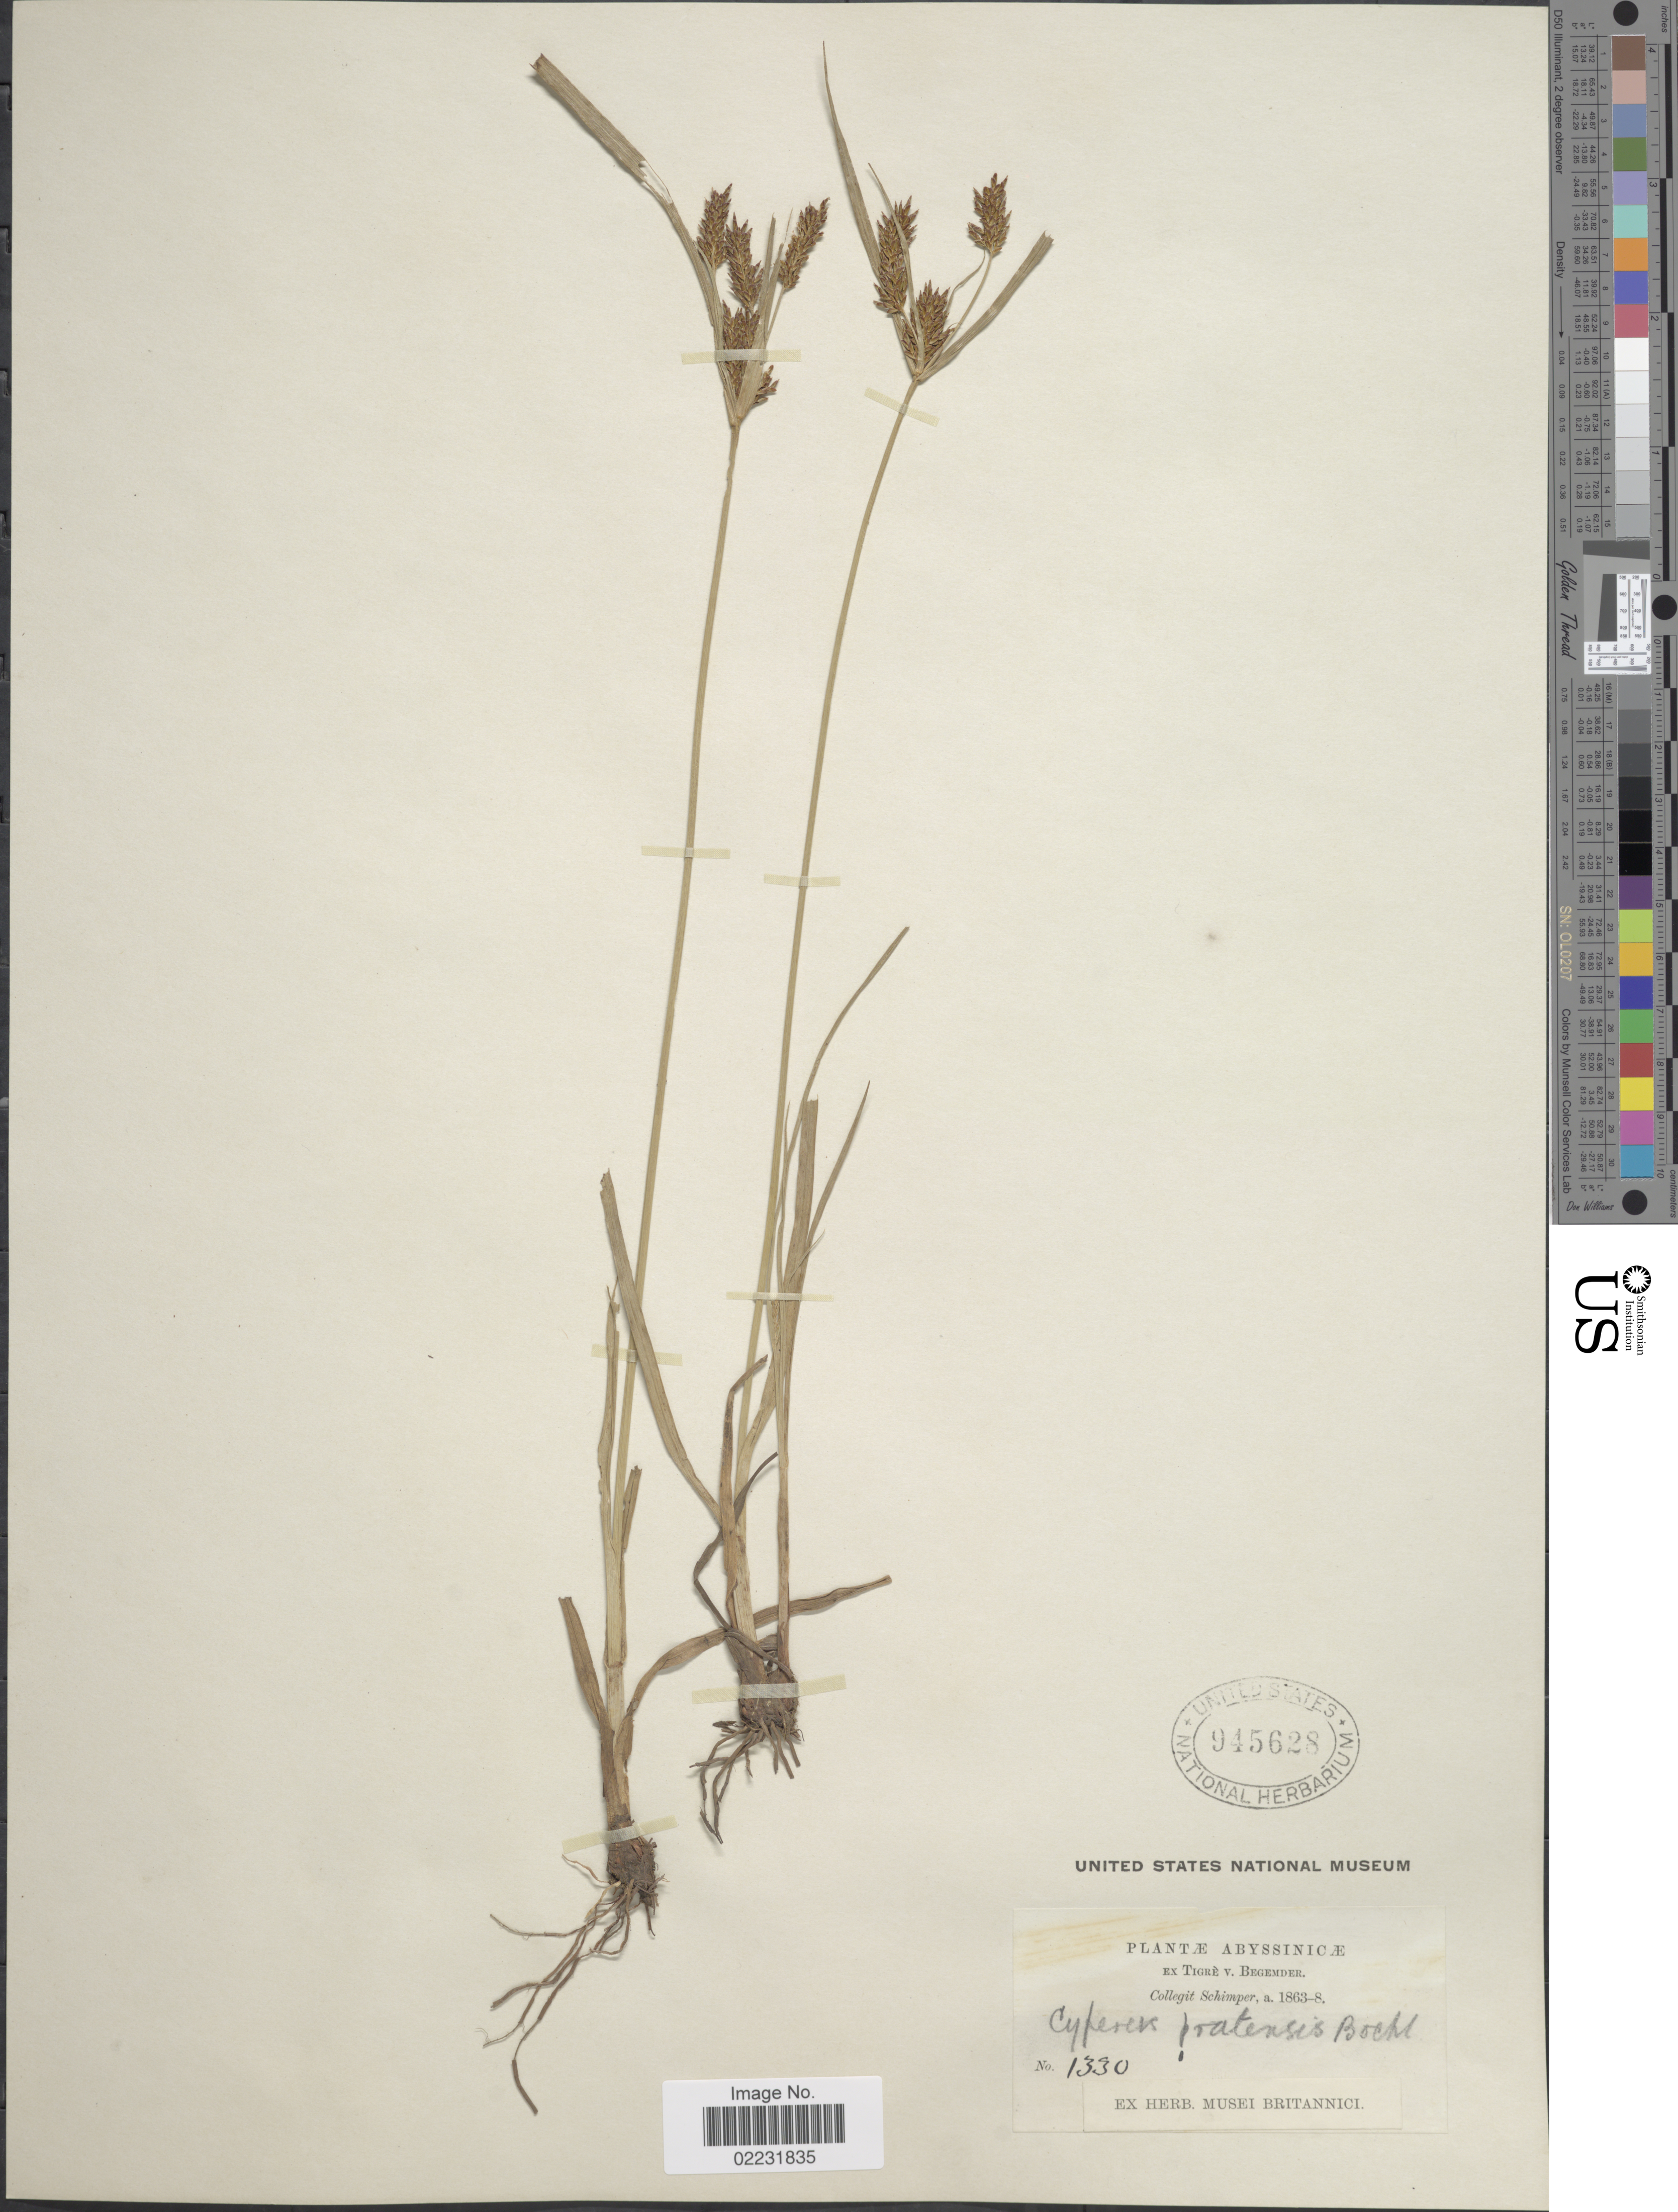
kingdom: Plantae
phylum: Tracheophyta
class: Liliopsida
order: Poales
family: Cyperaceae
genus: Cyperus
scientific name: Cyperus pratensis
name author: Boeckeler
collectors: -. Schimper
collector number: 1330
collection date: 1863/1868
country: Eritrea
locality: Abyssinicae, Ex Tigre v. Begember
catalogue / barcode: US 945628